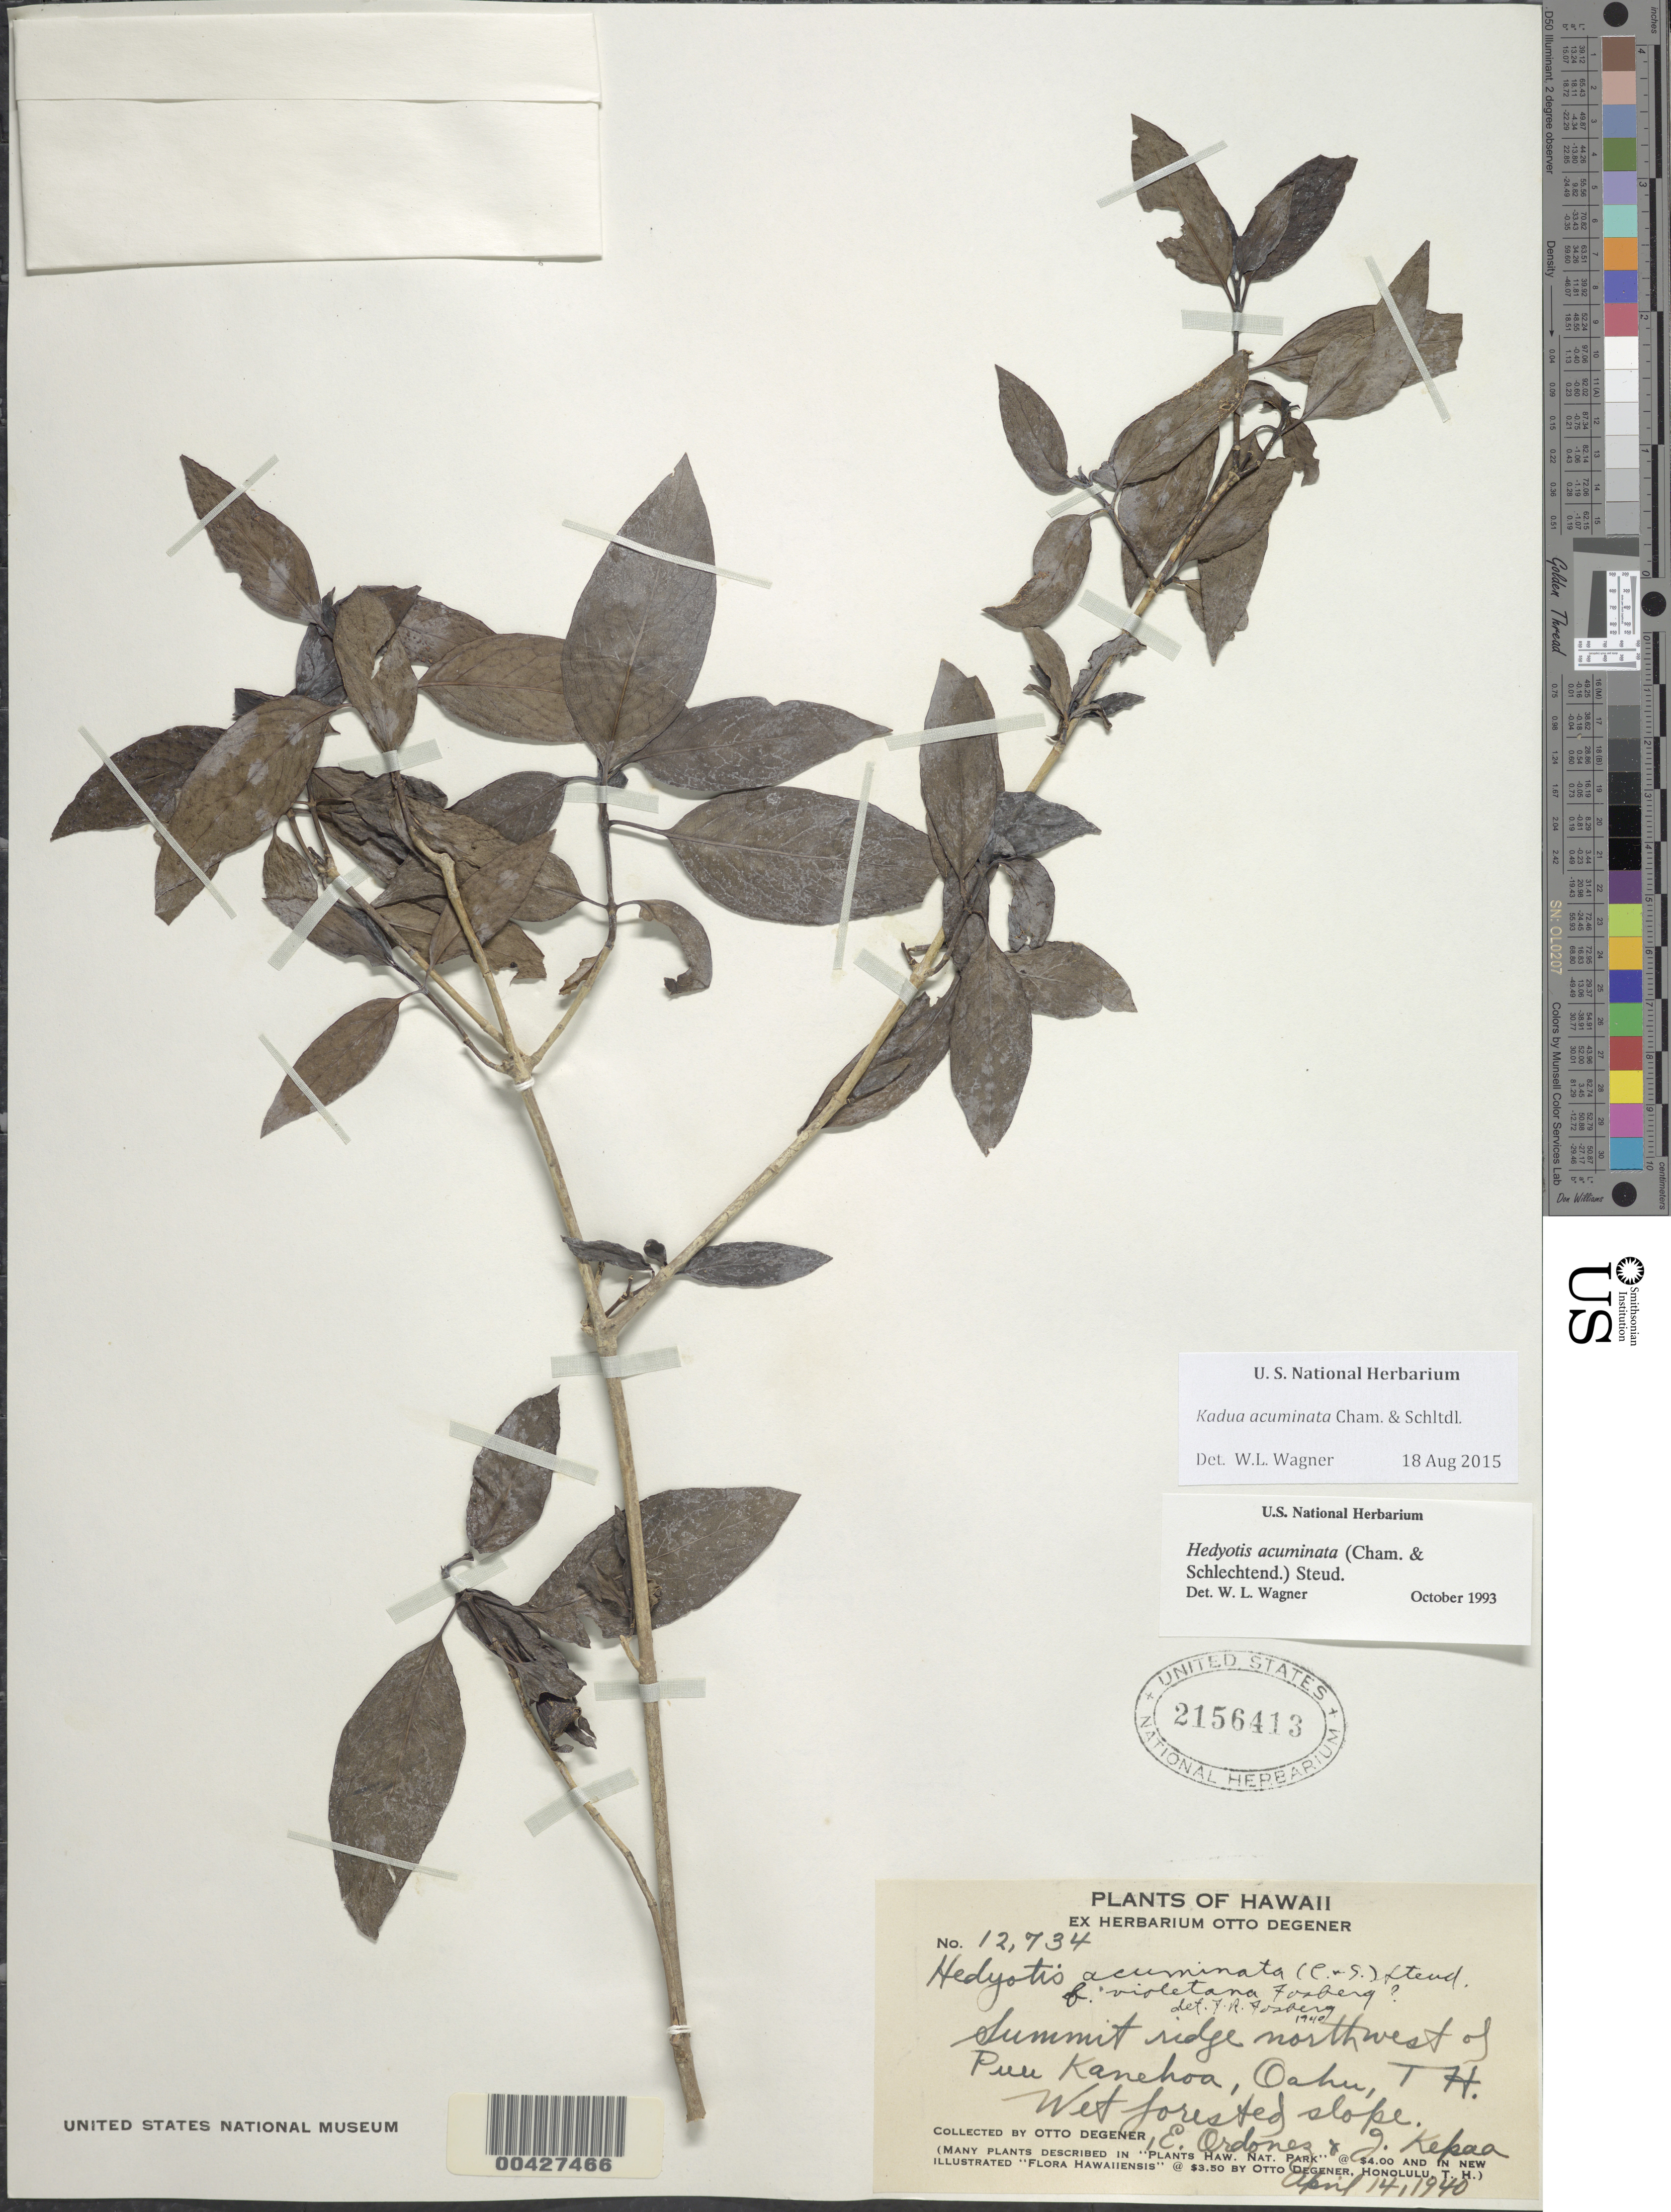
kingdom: Plantae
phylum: Tracheophyta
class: Magnoliopsida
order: Gentianales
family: Rubiaceae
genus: Kadua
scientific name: Kadua acuminata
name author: Cham. & Schltdl.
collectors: O. Degener, E. Ordodnez & I. Kepaa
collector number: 12734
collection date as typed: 14 Apr 1940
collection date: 1940-04-14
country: United States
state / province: Hawaii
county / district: Honolulu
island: Oahu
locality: Summit ridge northwest of Puu Kanehoa.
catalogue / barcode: US 2156413